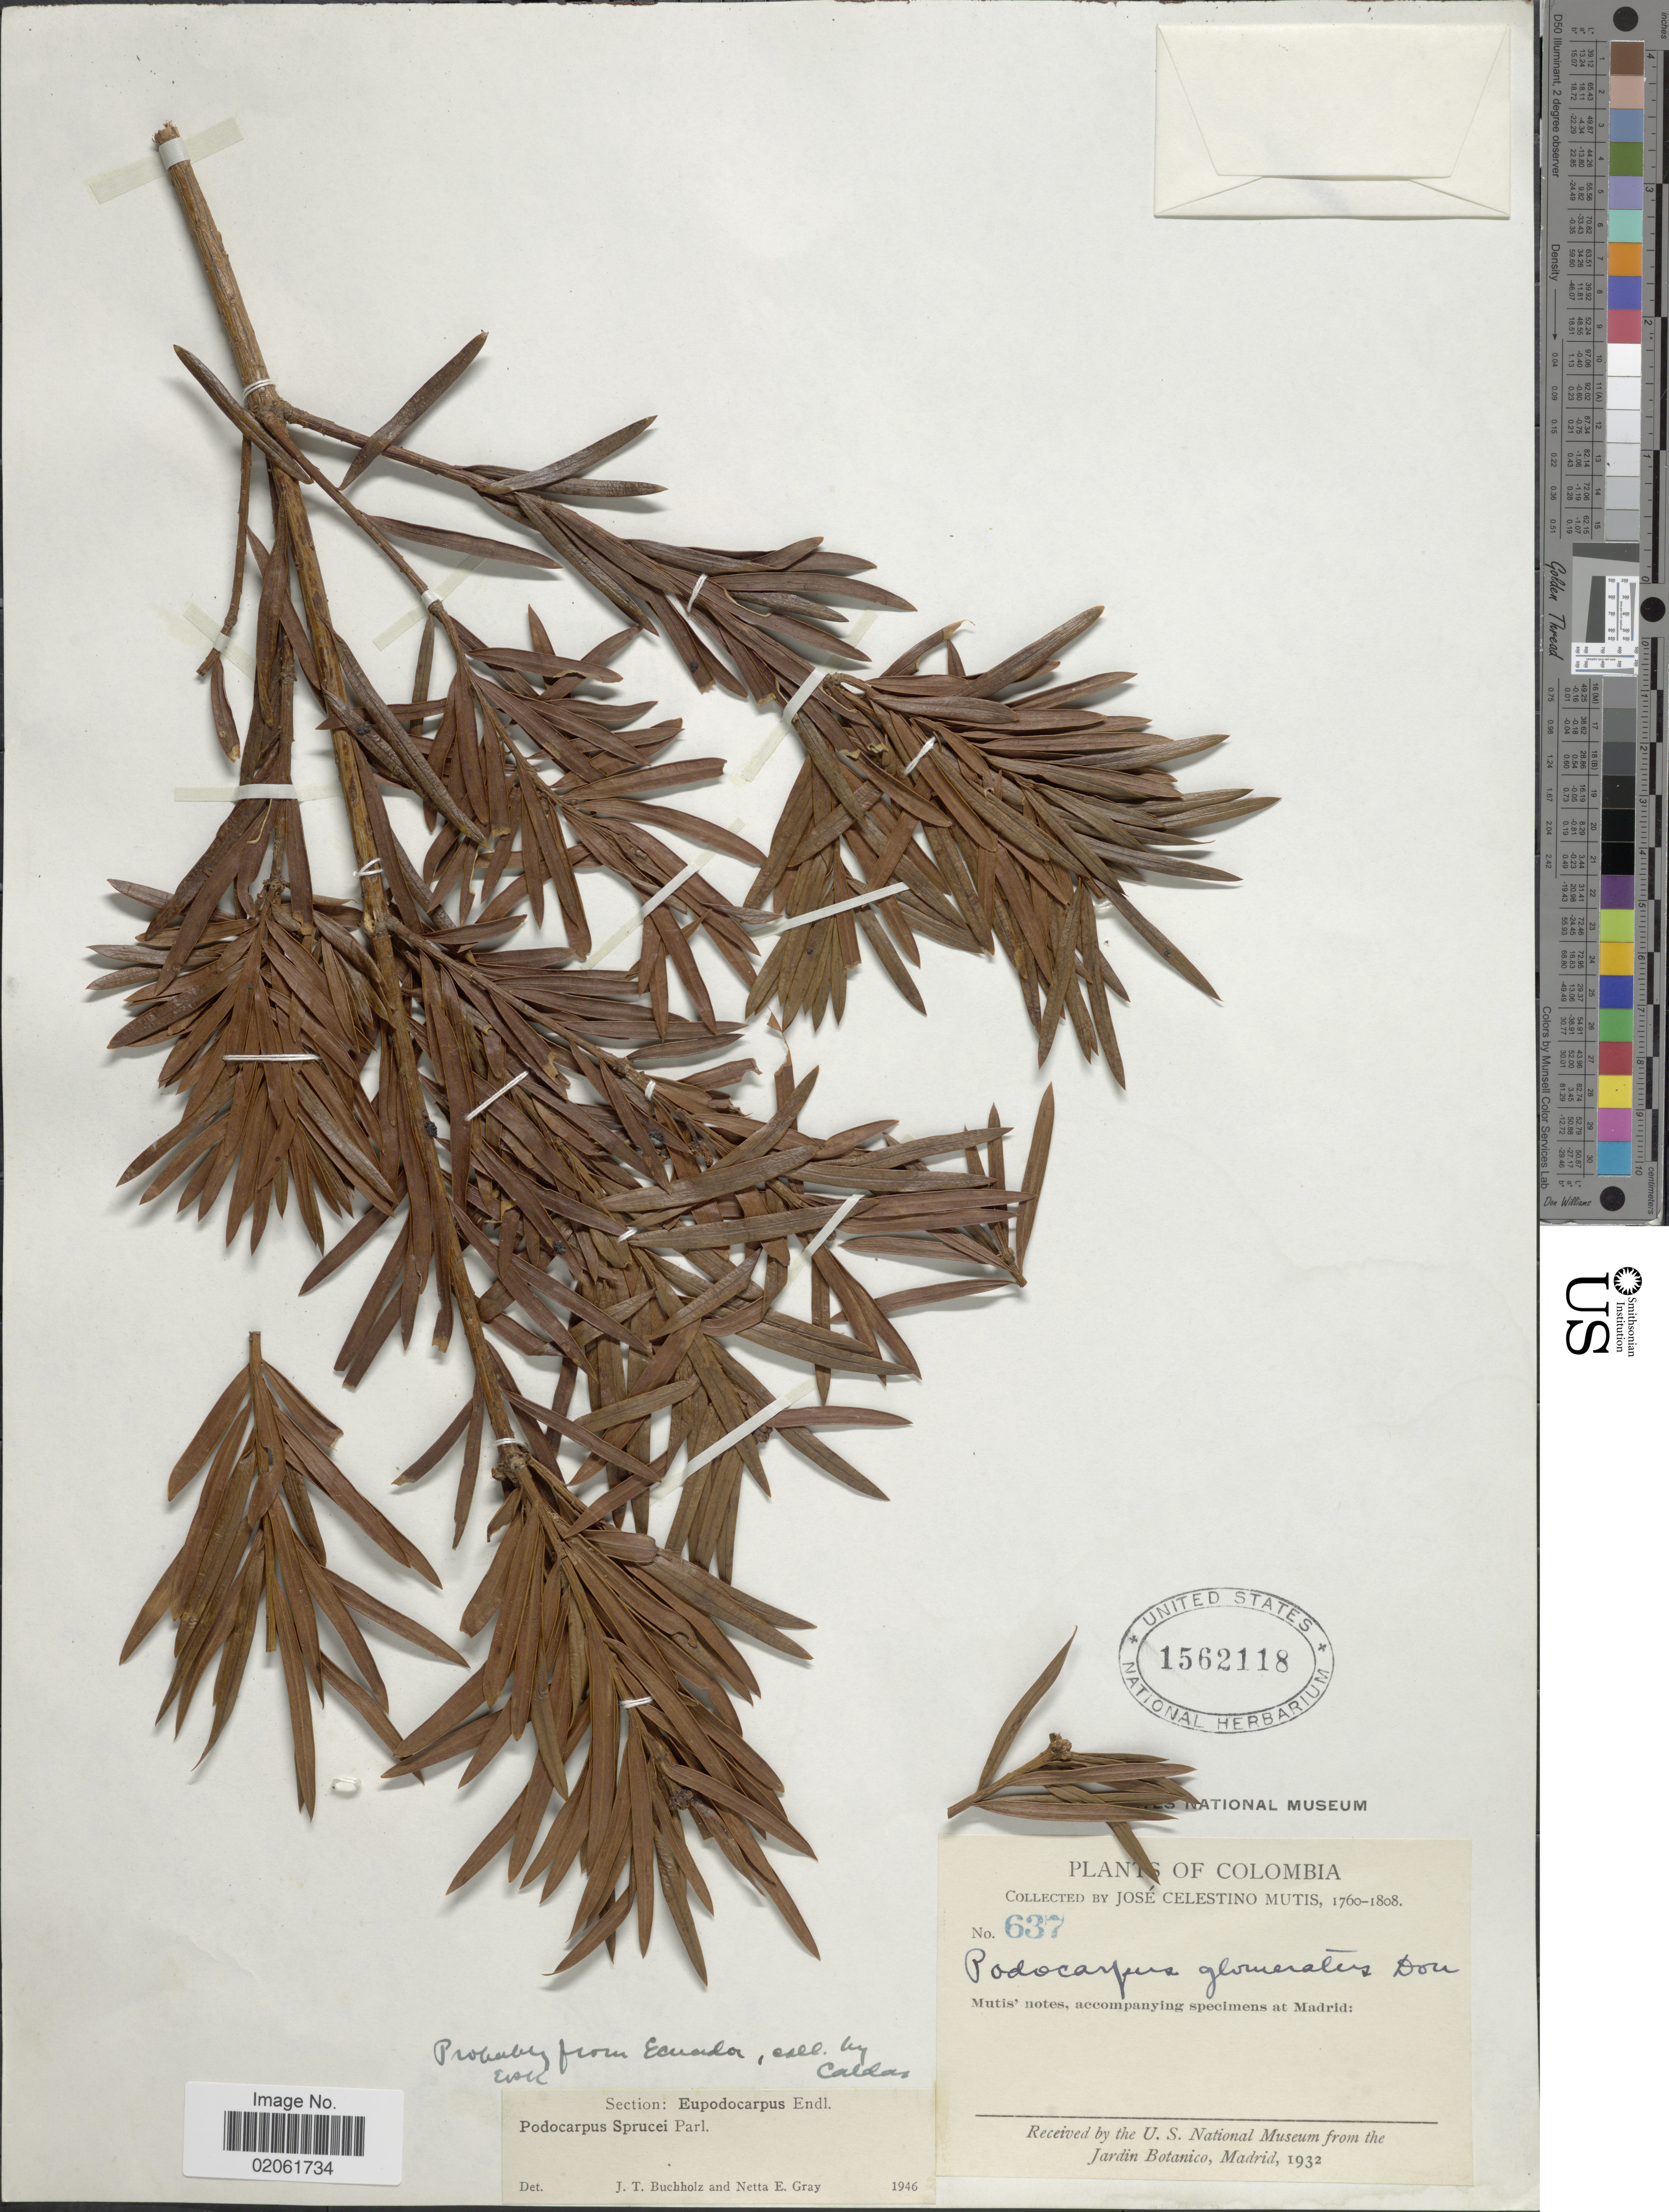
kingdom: Plantae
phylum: Tracheophyta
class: Pinopsida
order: Pinales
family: Podocarpaceae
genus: Podocarpus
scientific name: Podocarpus sprucei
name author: Parl.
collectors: J. C. B. Mutis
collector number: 637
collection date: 1760/1808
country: Colombia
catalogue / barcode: US 1562118